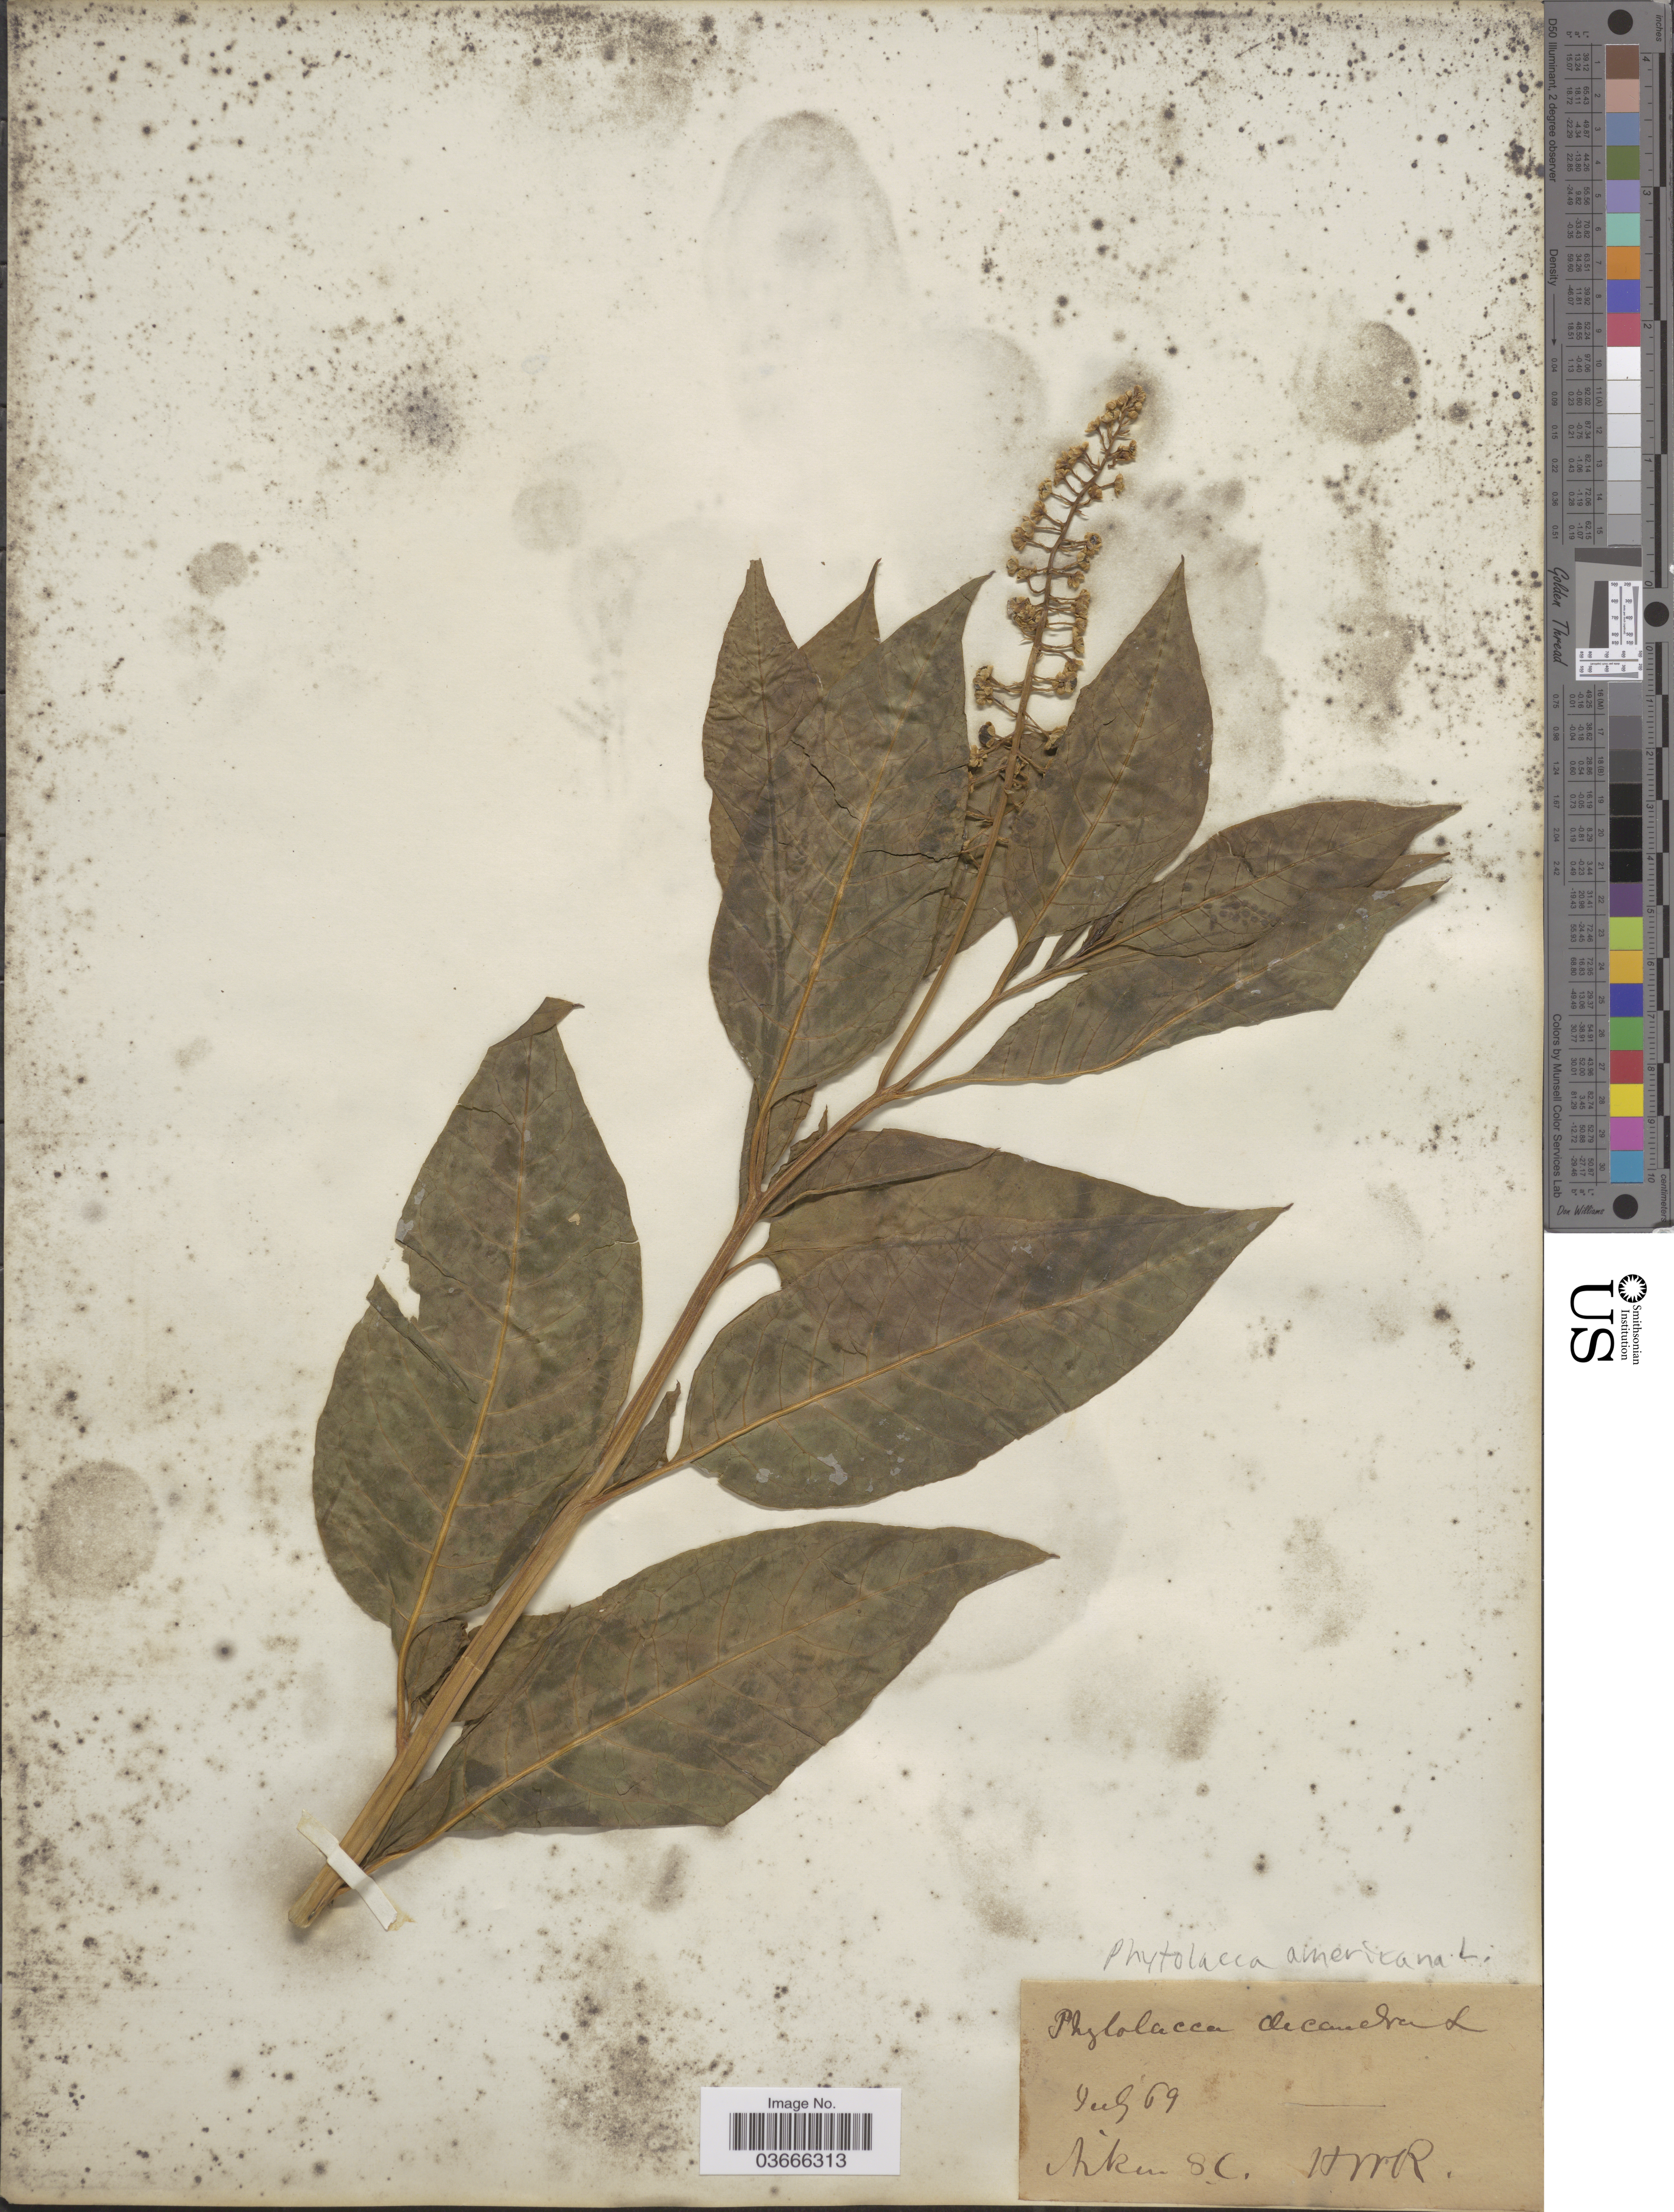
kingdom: Plantae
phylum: Tracheophyta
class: Magnoliopsida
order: Caryophyllales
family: Phytolaccaceae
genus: Phytolacca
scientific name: Phytolacca americana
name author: L.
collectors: H. W. R.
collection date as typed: Transcribed d/m/y: /7/69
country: United States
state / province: South Carolina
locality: Aiken.